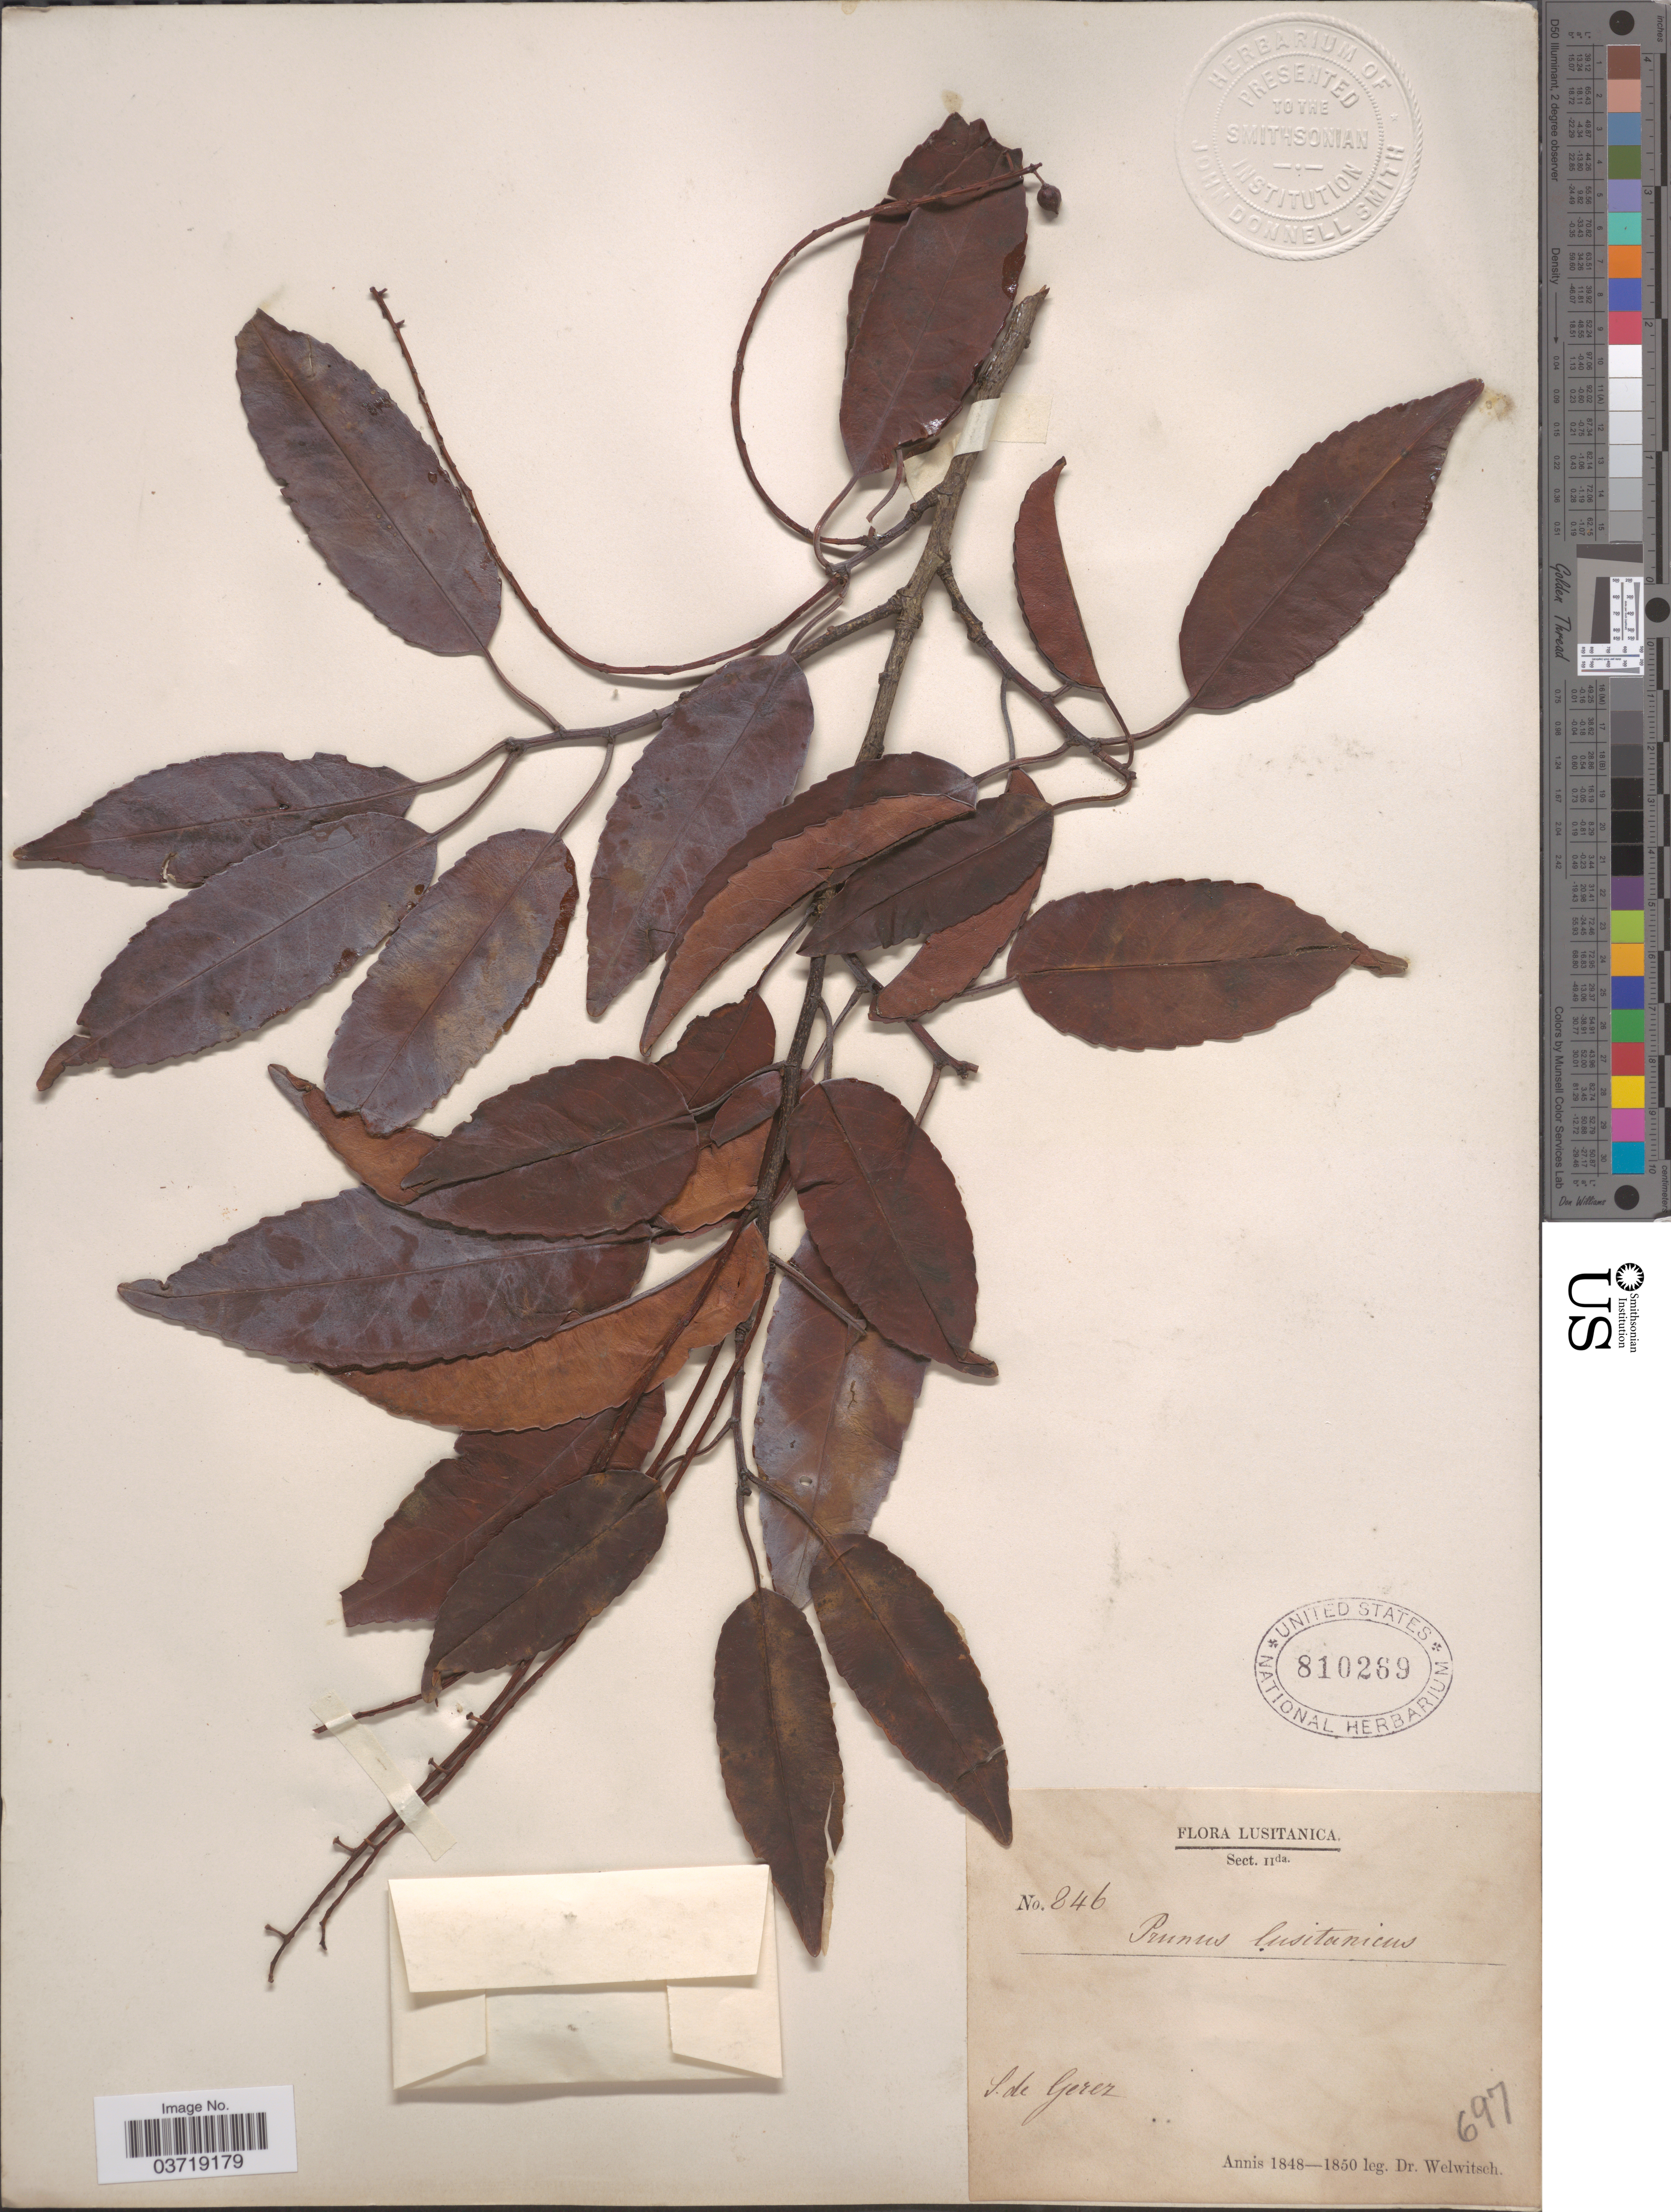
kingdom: Plantae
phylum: Tracheophyta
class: Magnoliopsida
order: Rosales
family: Rosaceae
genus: Prunus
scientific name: Prunus lusitanica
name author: L.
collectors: -. Welwitsch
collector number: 697/846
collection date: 1848/1850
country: Portugal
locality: Lusitanica. S. de Gerez.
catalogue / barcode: US 810269